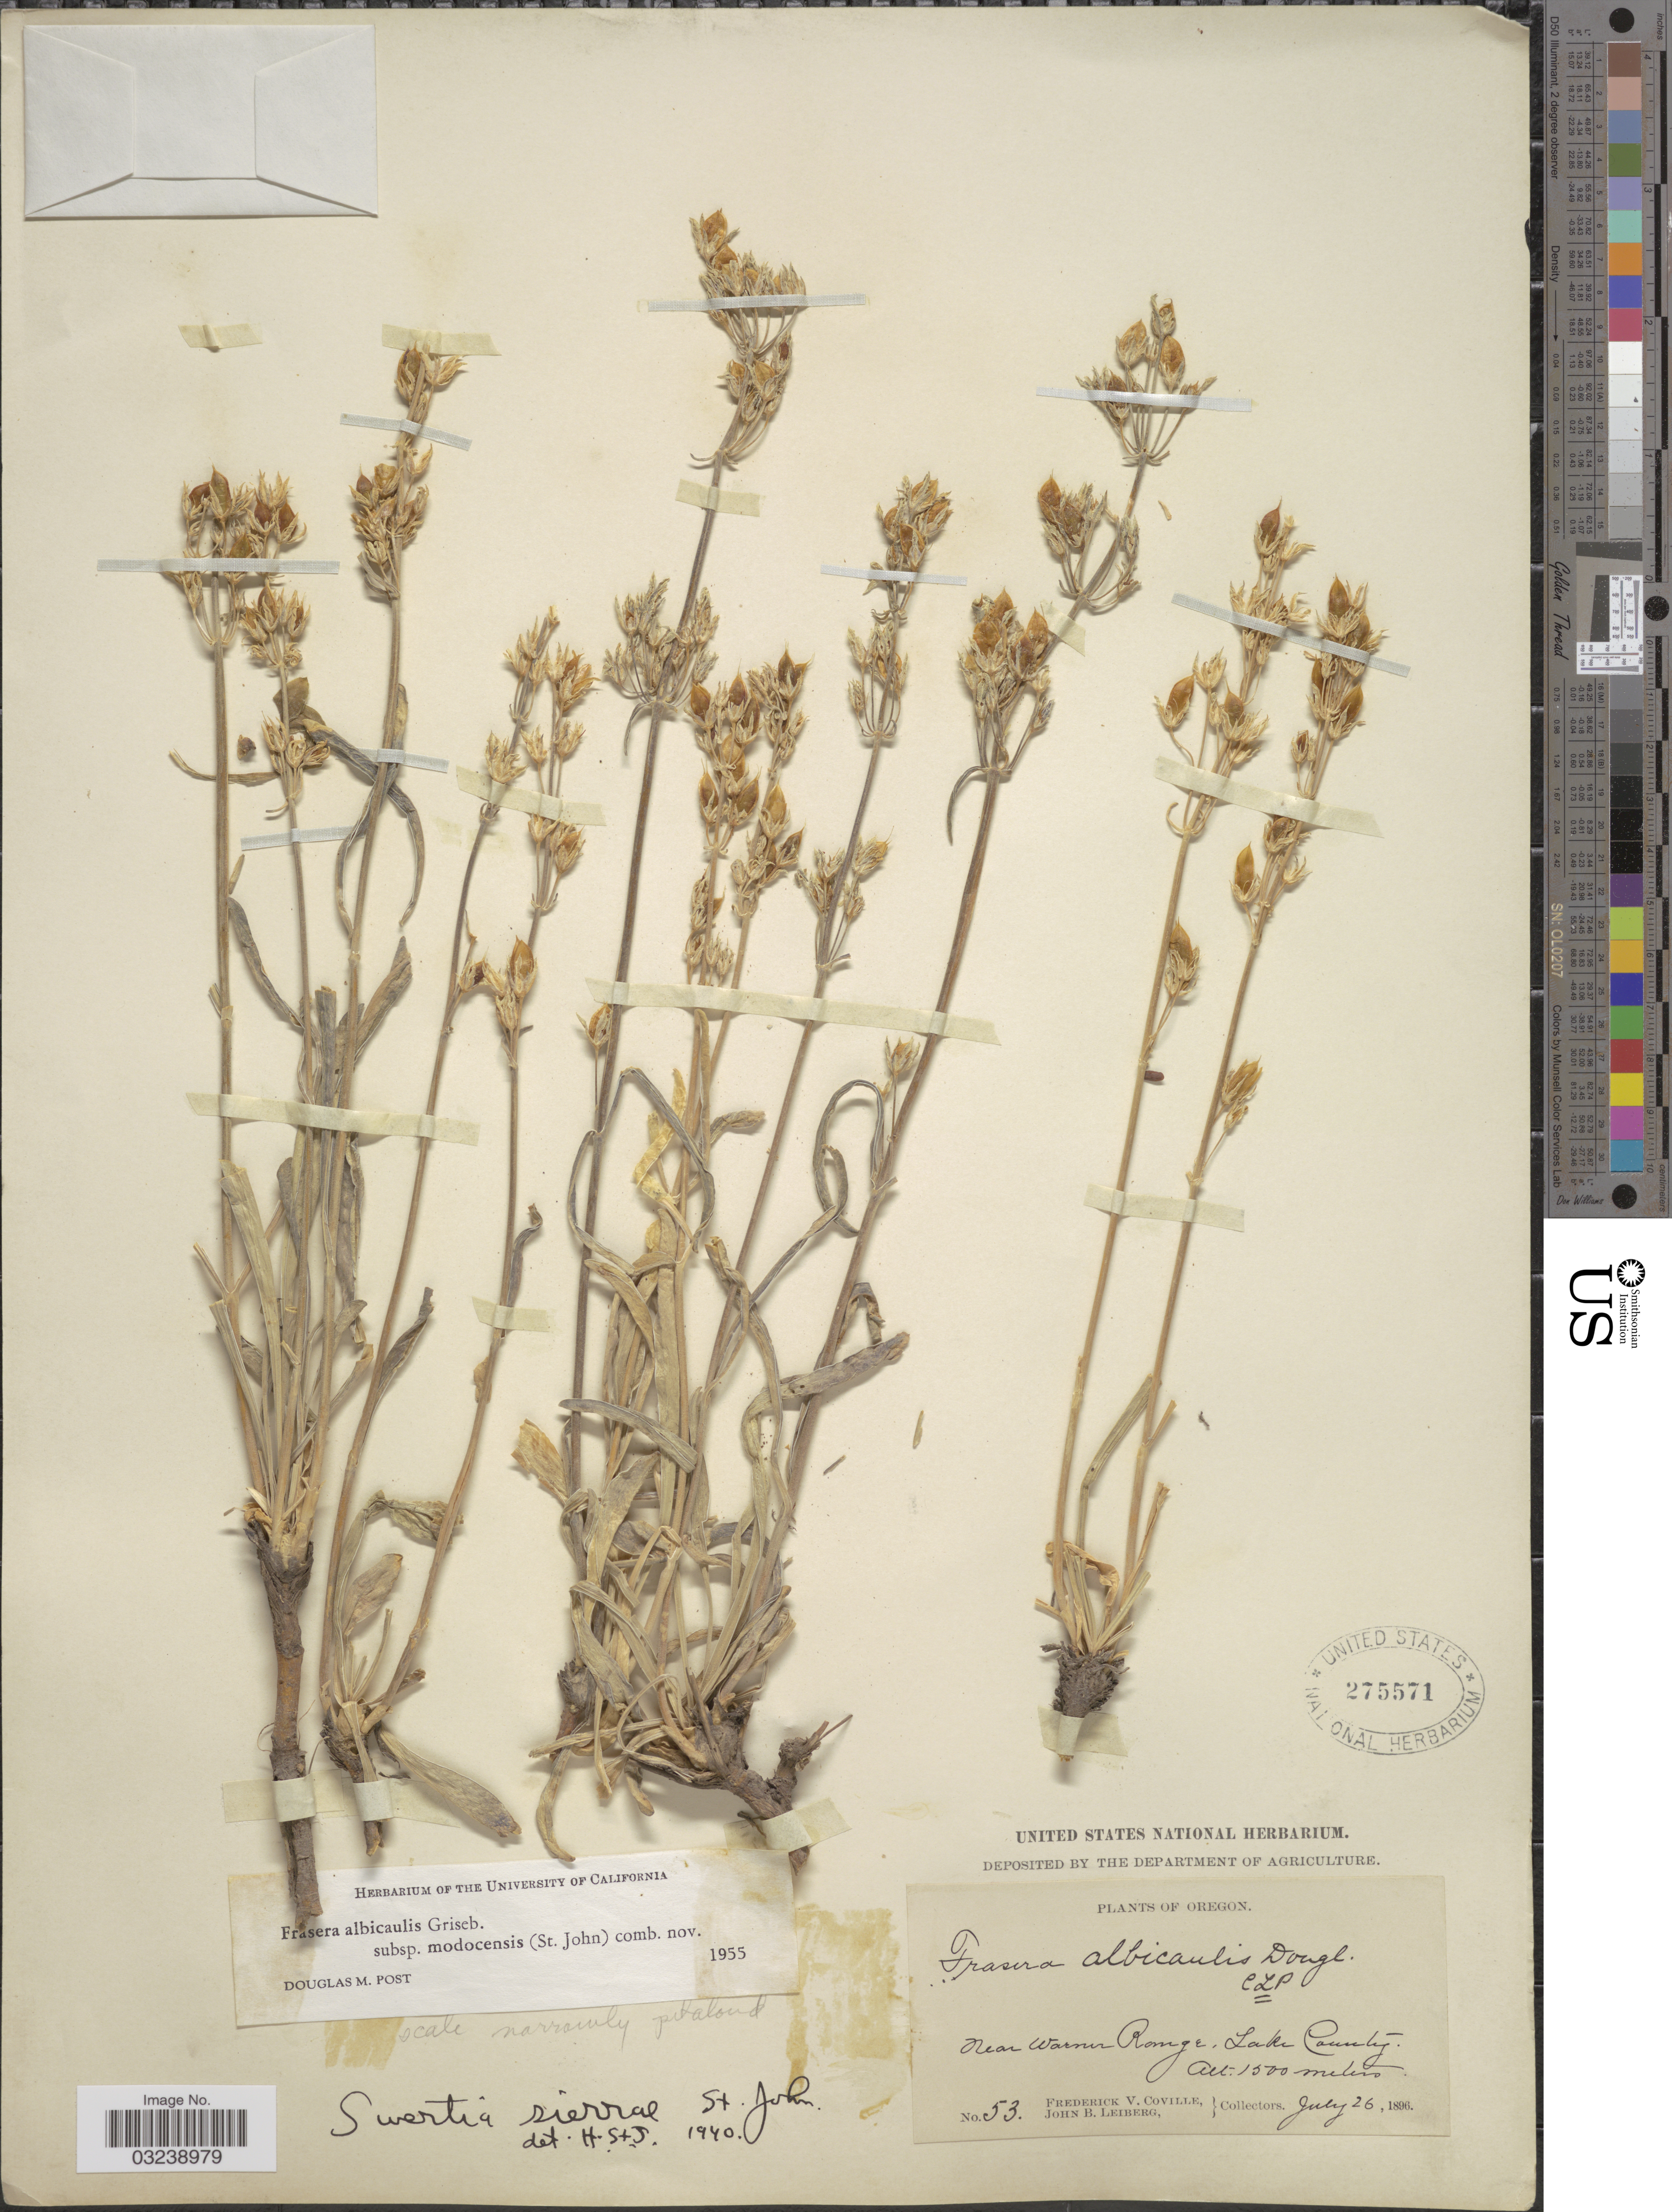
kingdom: Plantae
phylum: Tracheophyta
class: Magnoliopsida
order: Gentianales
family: Gentianaceae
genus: Frasera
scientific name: Frasera albicaulis var. modocensis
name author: (N.H. Holmgren) H. St. John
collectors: F. V. Coville & J. Leiberg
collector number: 53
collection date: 1896-07-26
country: United States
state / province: Oregon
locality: Near Warner Range, Lake County.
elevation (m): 1500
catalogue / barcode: US 275571